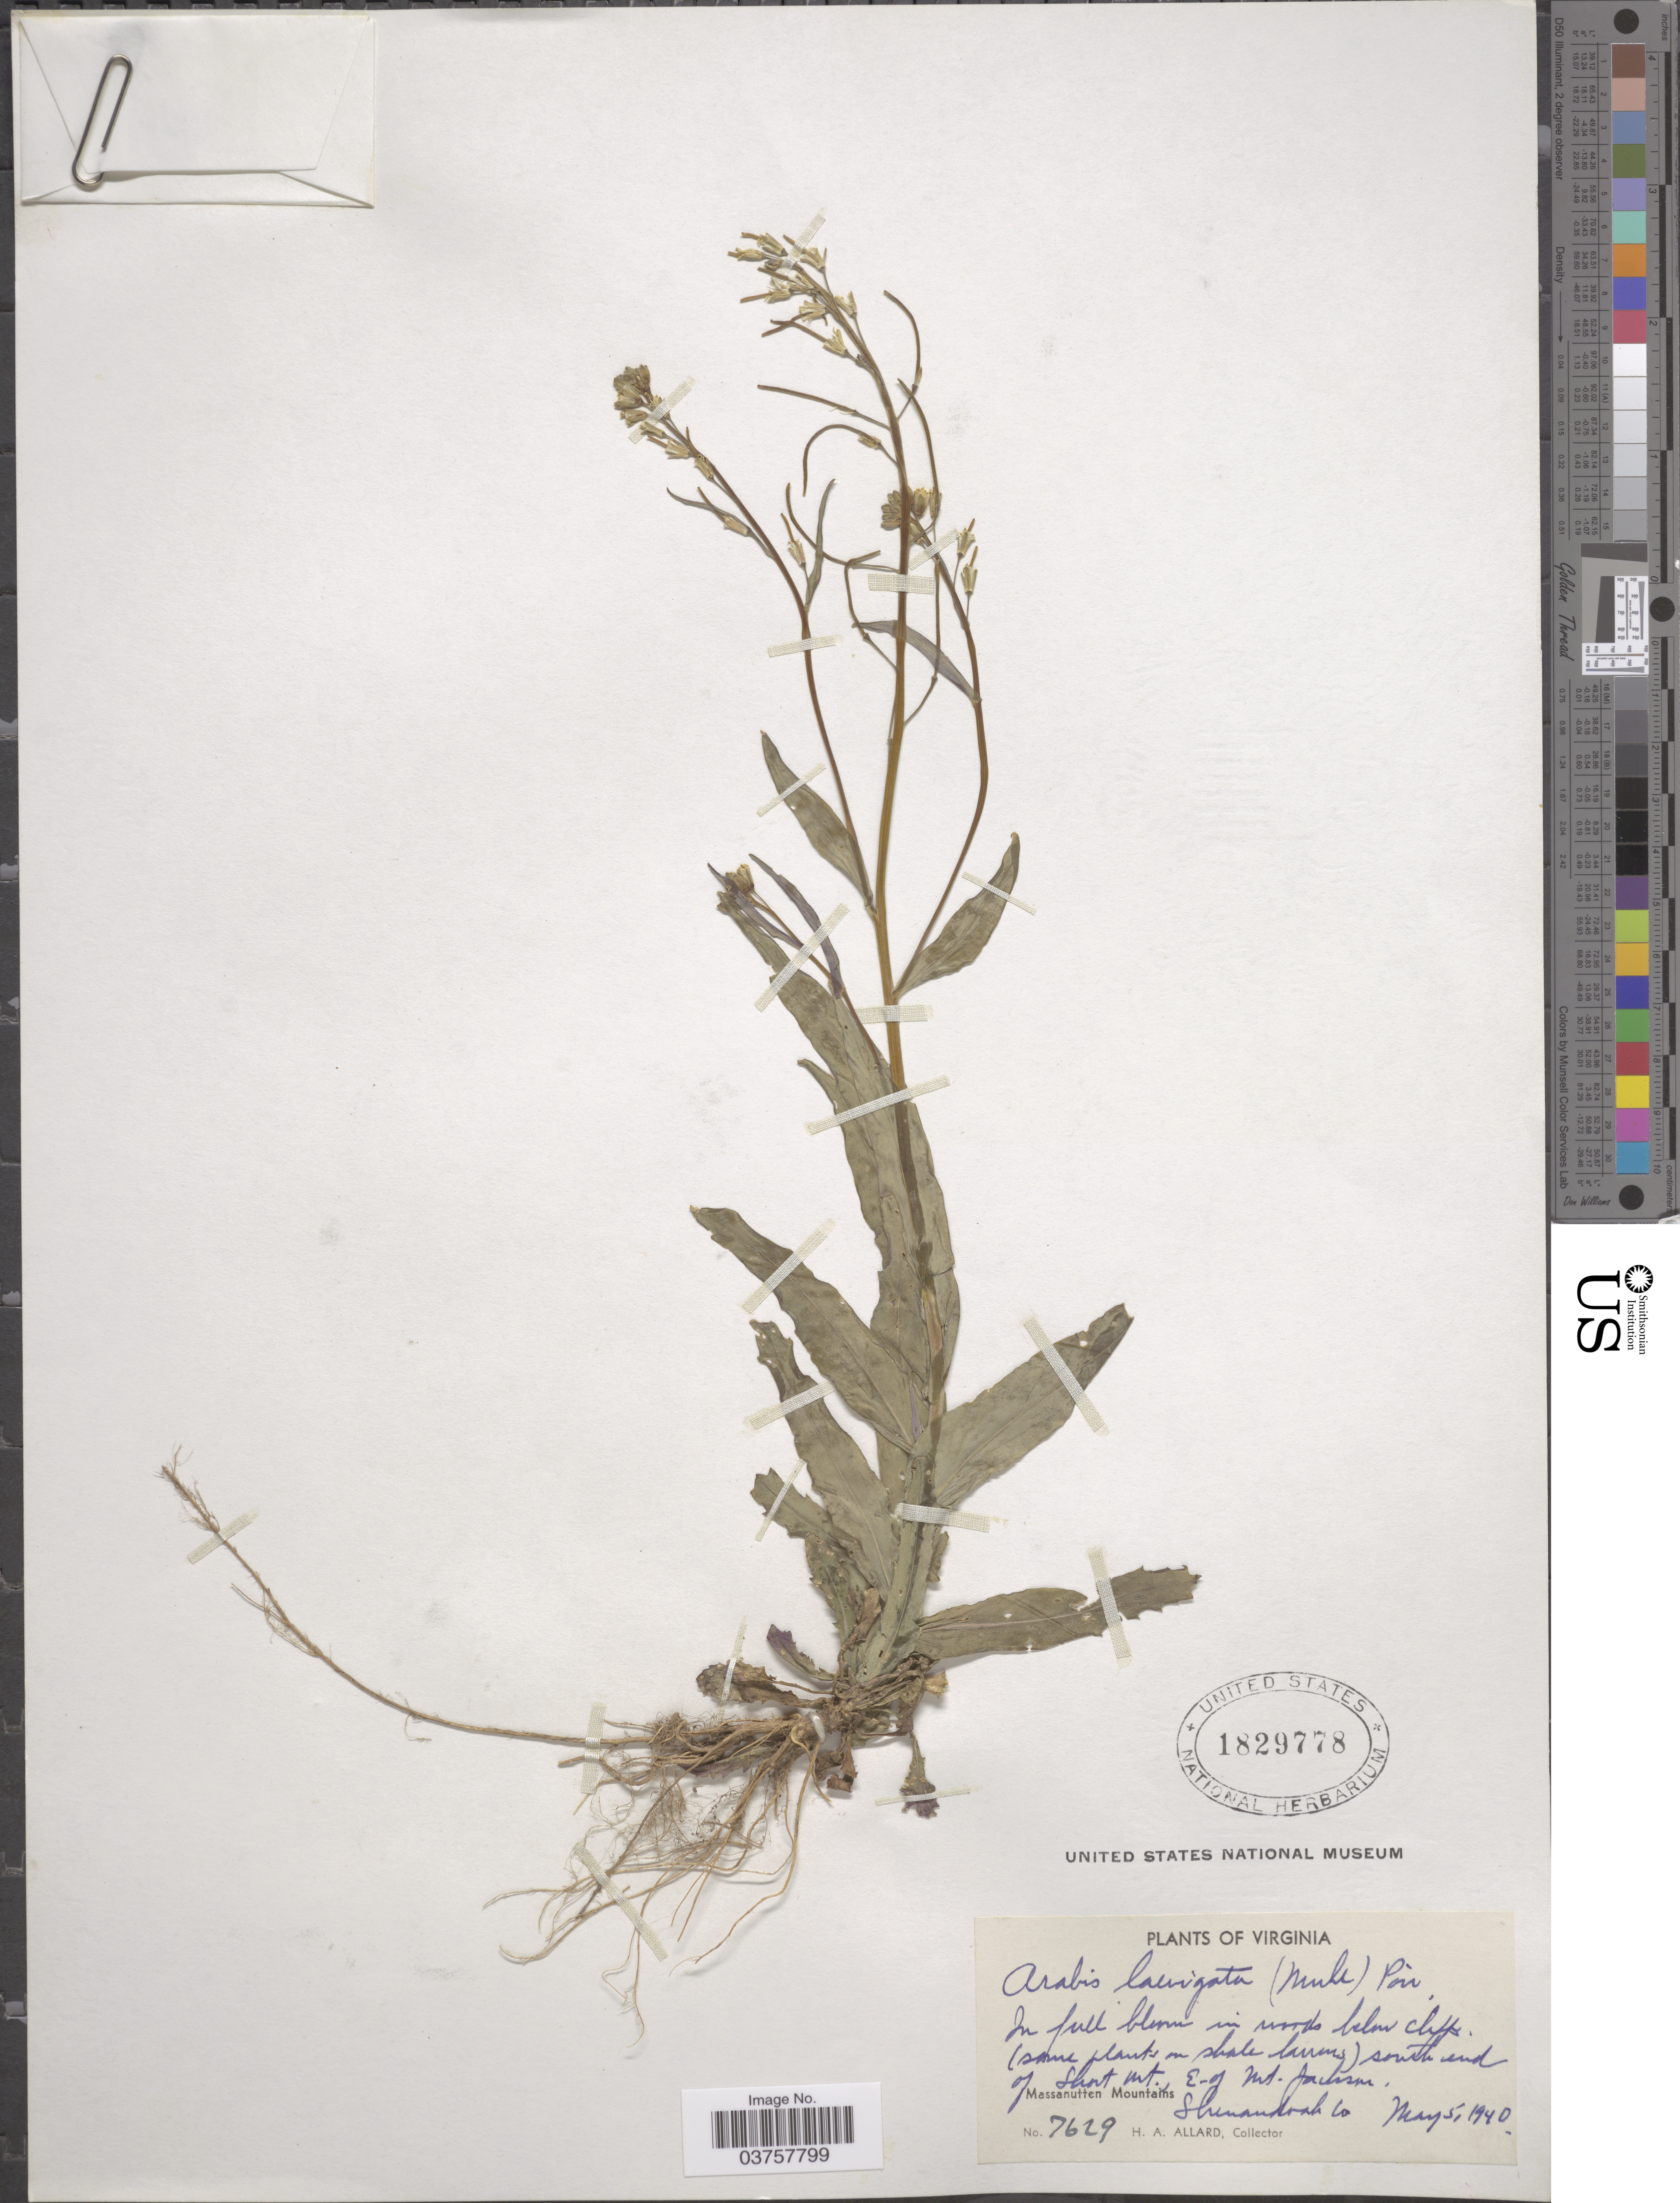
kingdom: Plantae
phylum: Tracheophyta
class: Magnoliopsida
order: Brassicales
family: Brassicaceae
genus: Arabis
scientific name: Arabis laevigata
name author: (Muhl. ex Willd.) Poir.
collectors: H. A. Allard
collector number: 7629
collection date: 1940-05-05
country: United States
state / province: Virginia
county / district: Shenandoah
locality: South end of Short mt., E of Mt. Jackson. Massanutten Mountains, Shenandoah Co.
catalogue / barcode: US 1829778